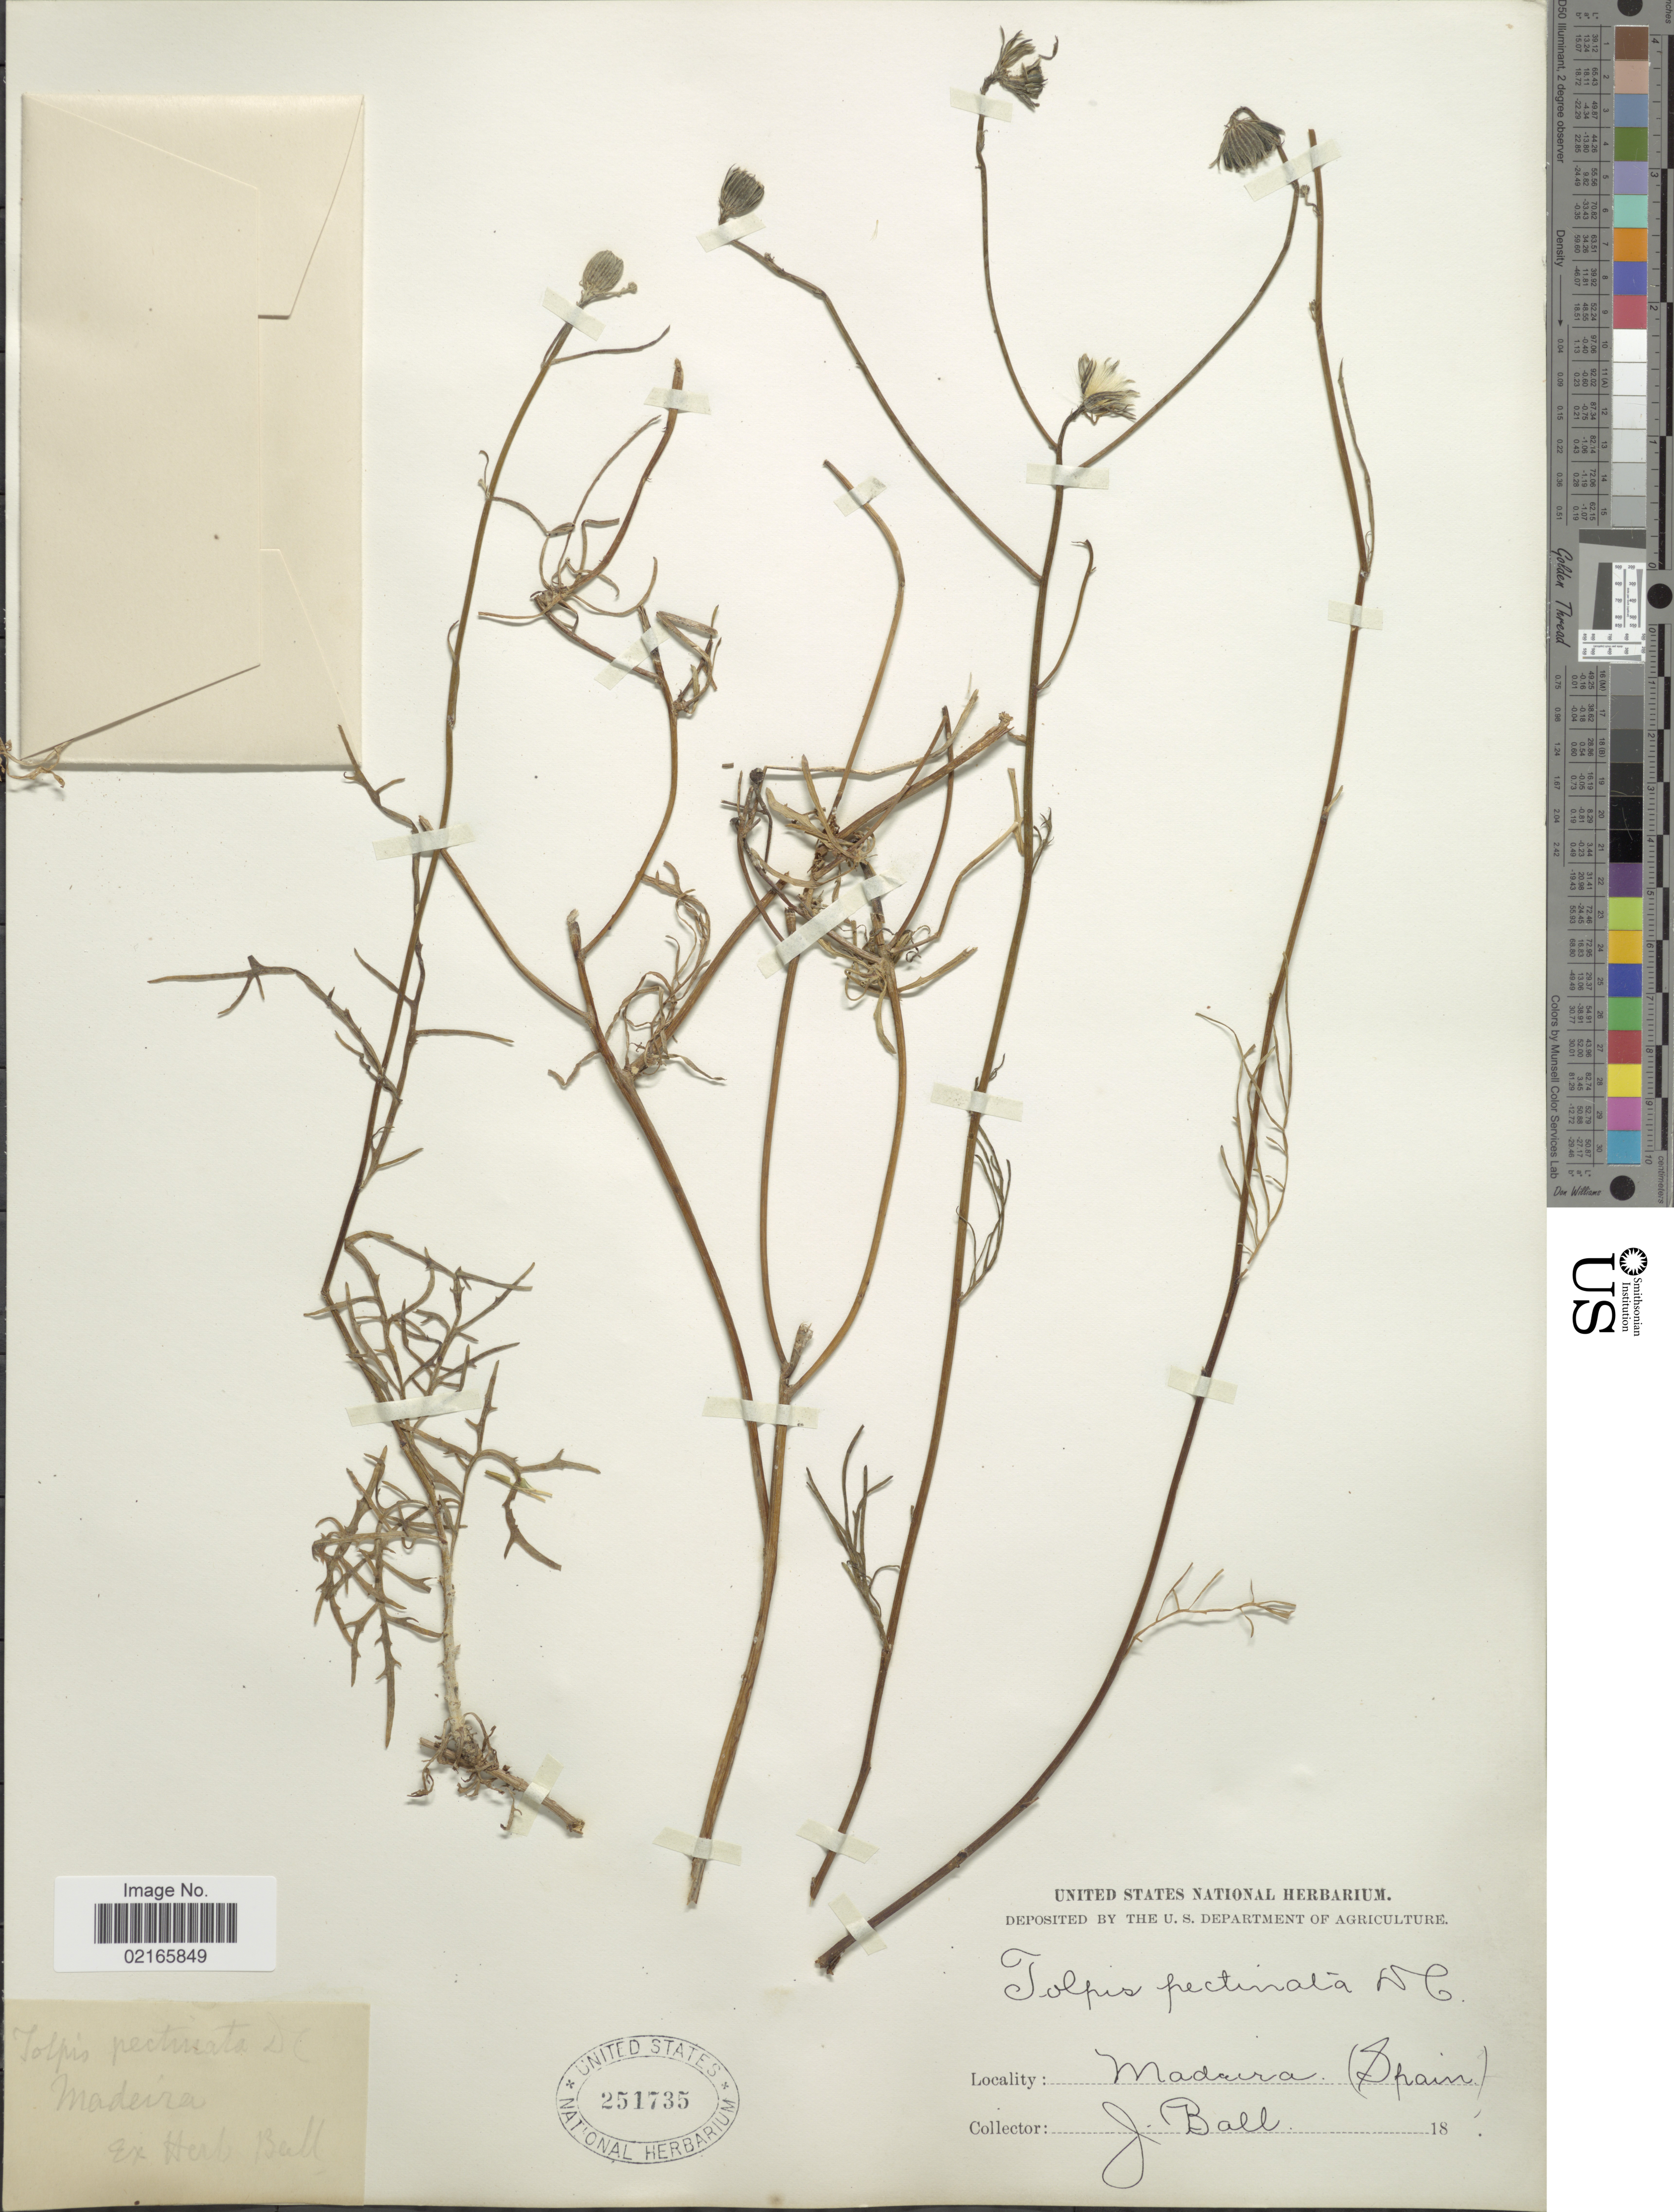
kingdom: Plantae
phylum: Tracheophyta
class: Magnoliopsida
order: Asterales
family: Asteraceae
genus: Tolpis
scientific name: Tolpis succulenta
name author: Lowe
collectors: J. Ball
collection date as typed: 18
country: Spain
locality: Madeira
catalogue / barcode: US 251735